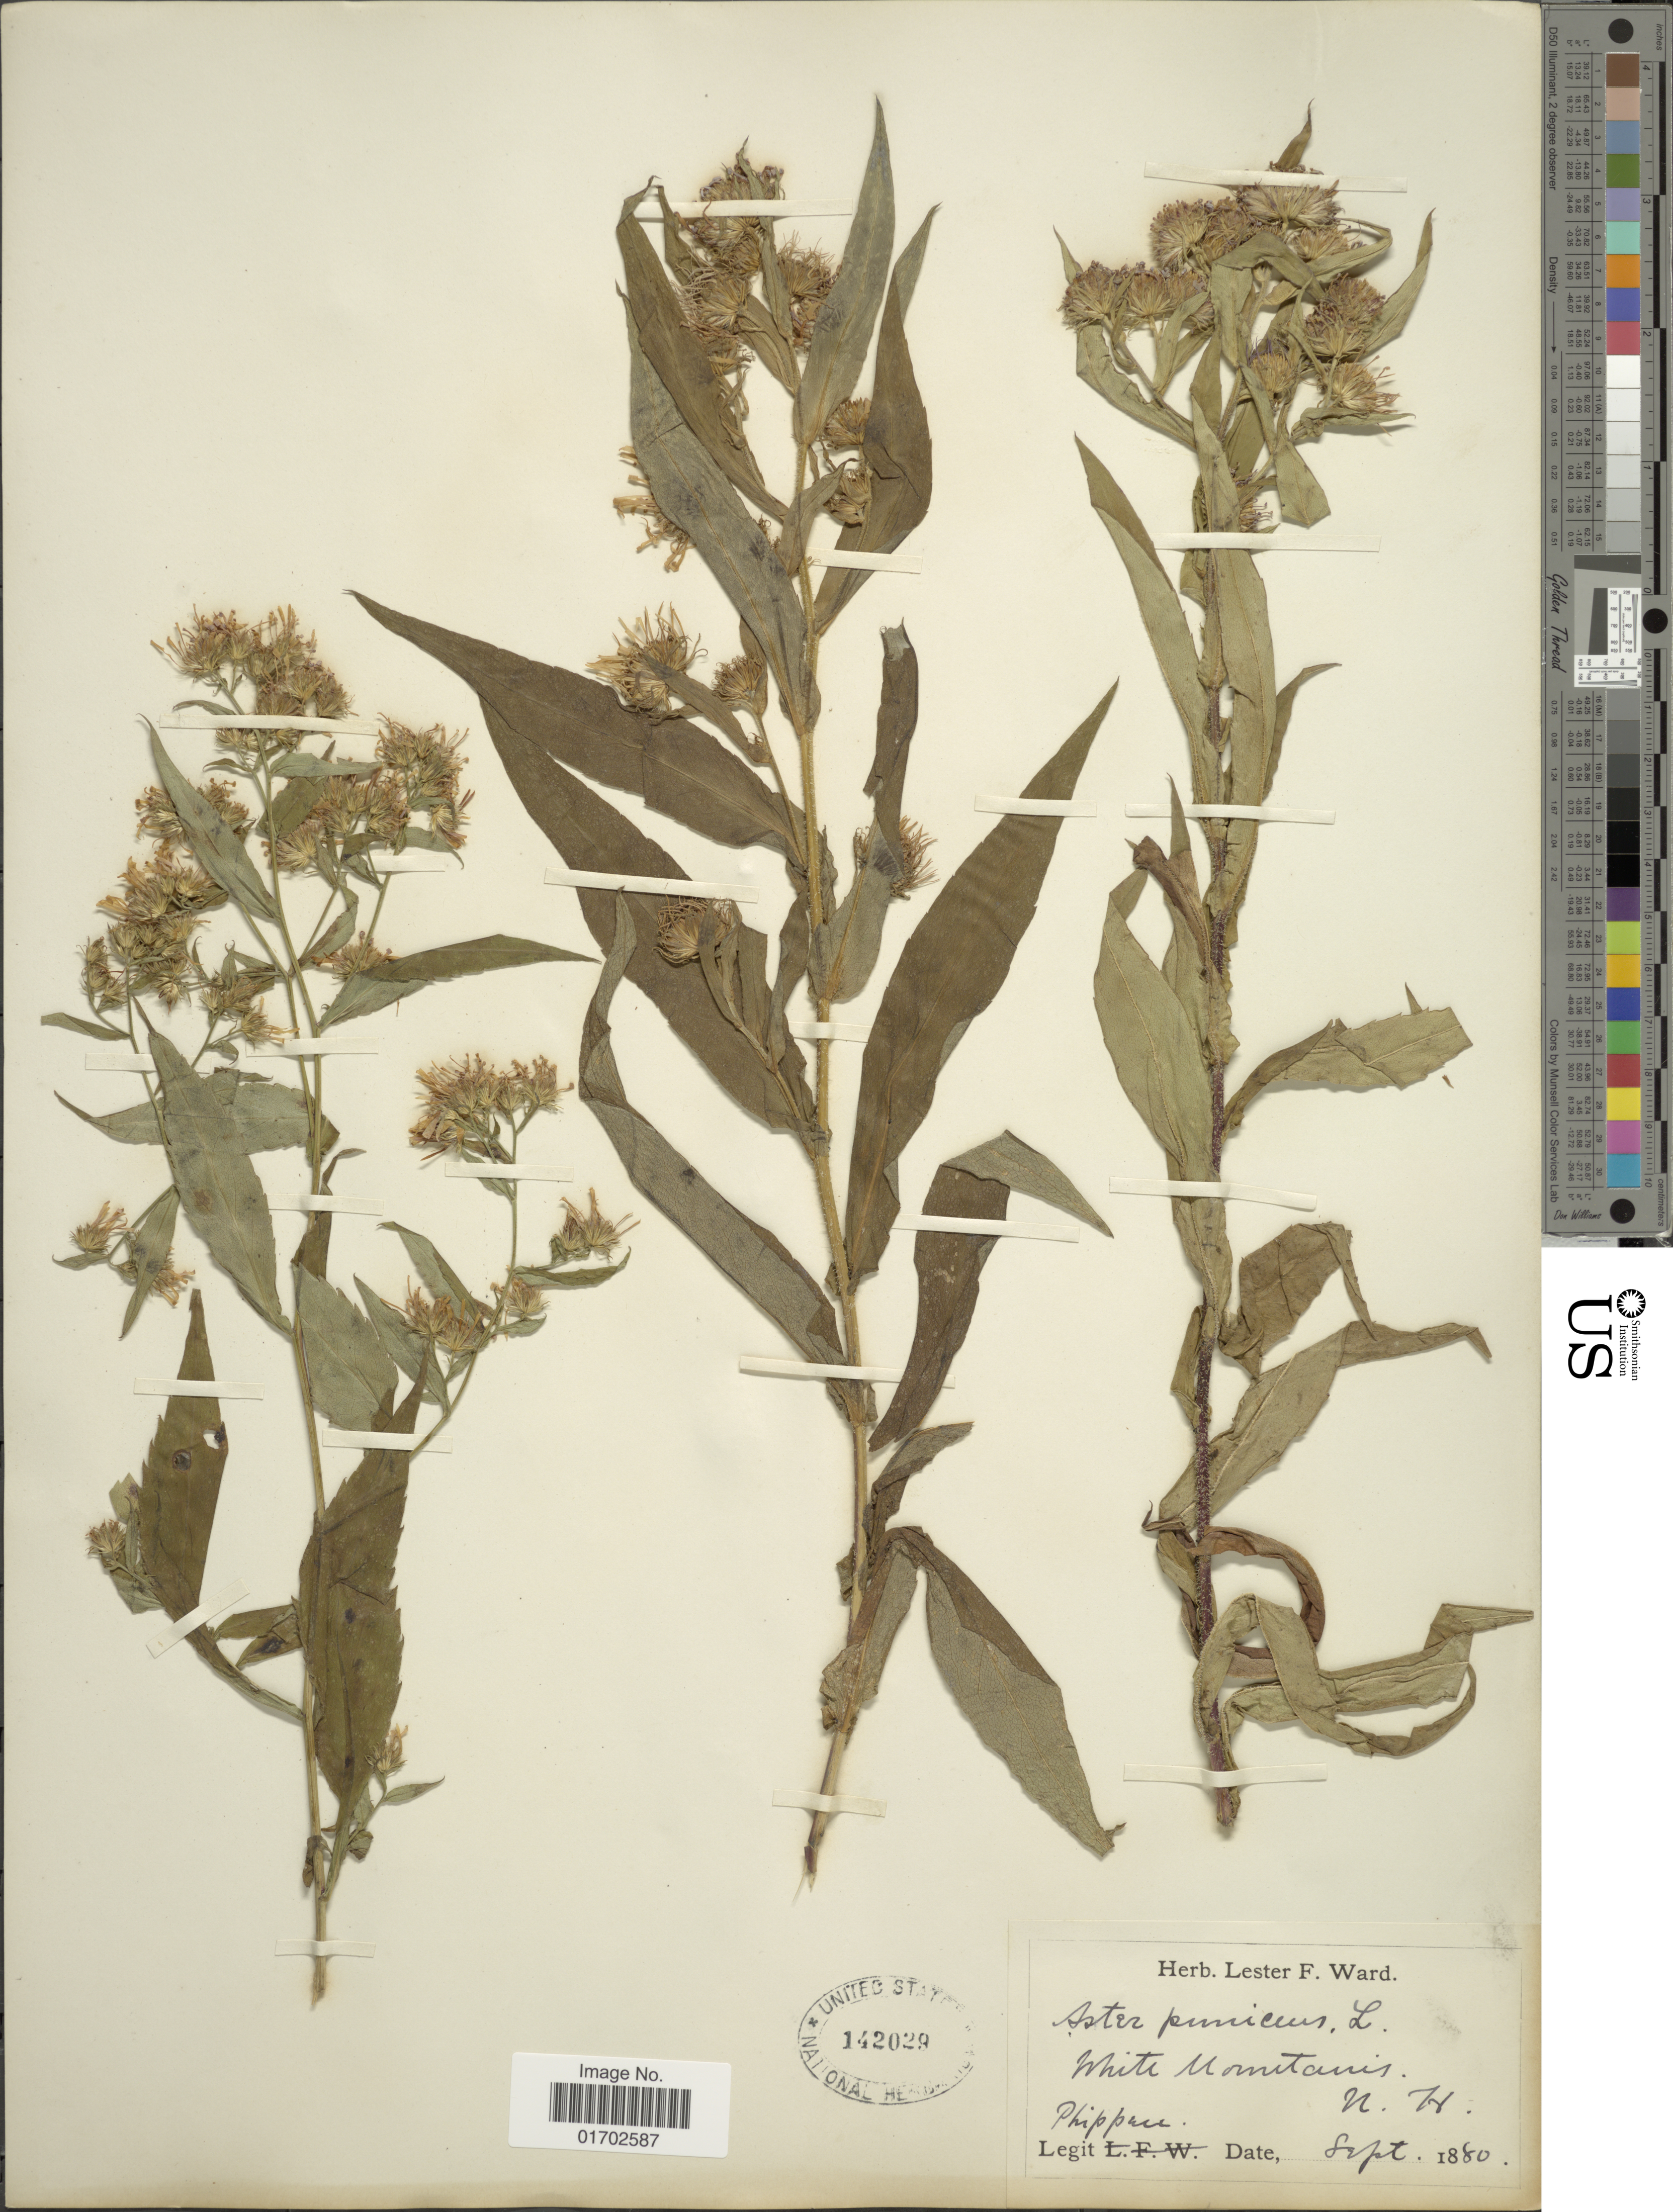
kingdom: Plantae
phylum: Tracheophyta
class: Magnoliopsida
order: Asterales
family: Asteraceae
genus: Symphyotrichum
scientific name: Symphyotrichum puniceum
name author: (L.) Á. Löve & D. Löve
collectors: ex herb. Lester F. Ward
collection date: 1880-09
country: United States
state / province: New Hampshire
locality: White Mountains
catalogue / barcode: US 142029